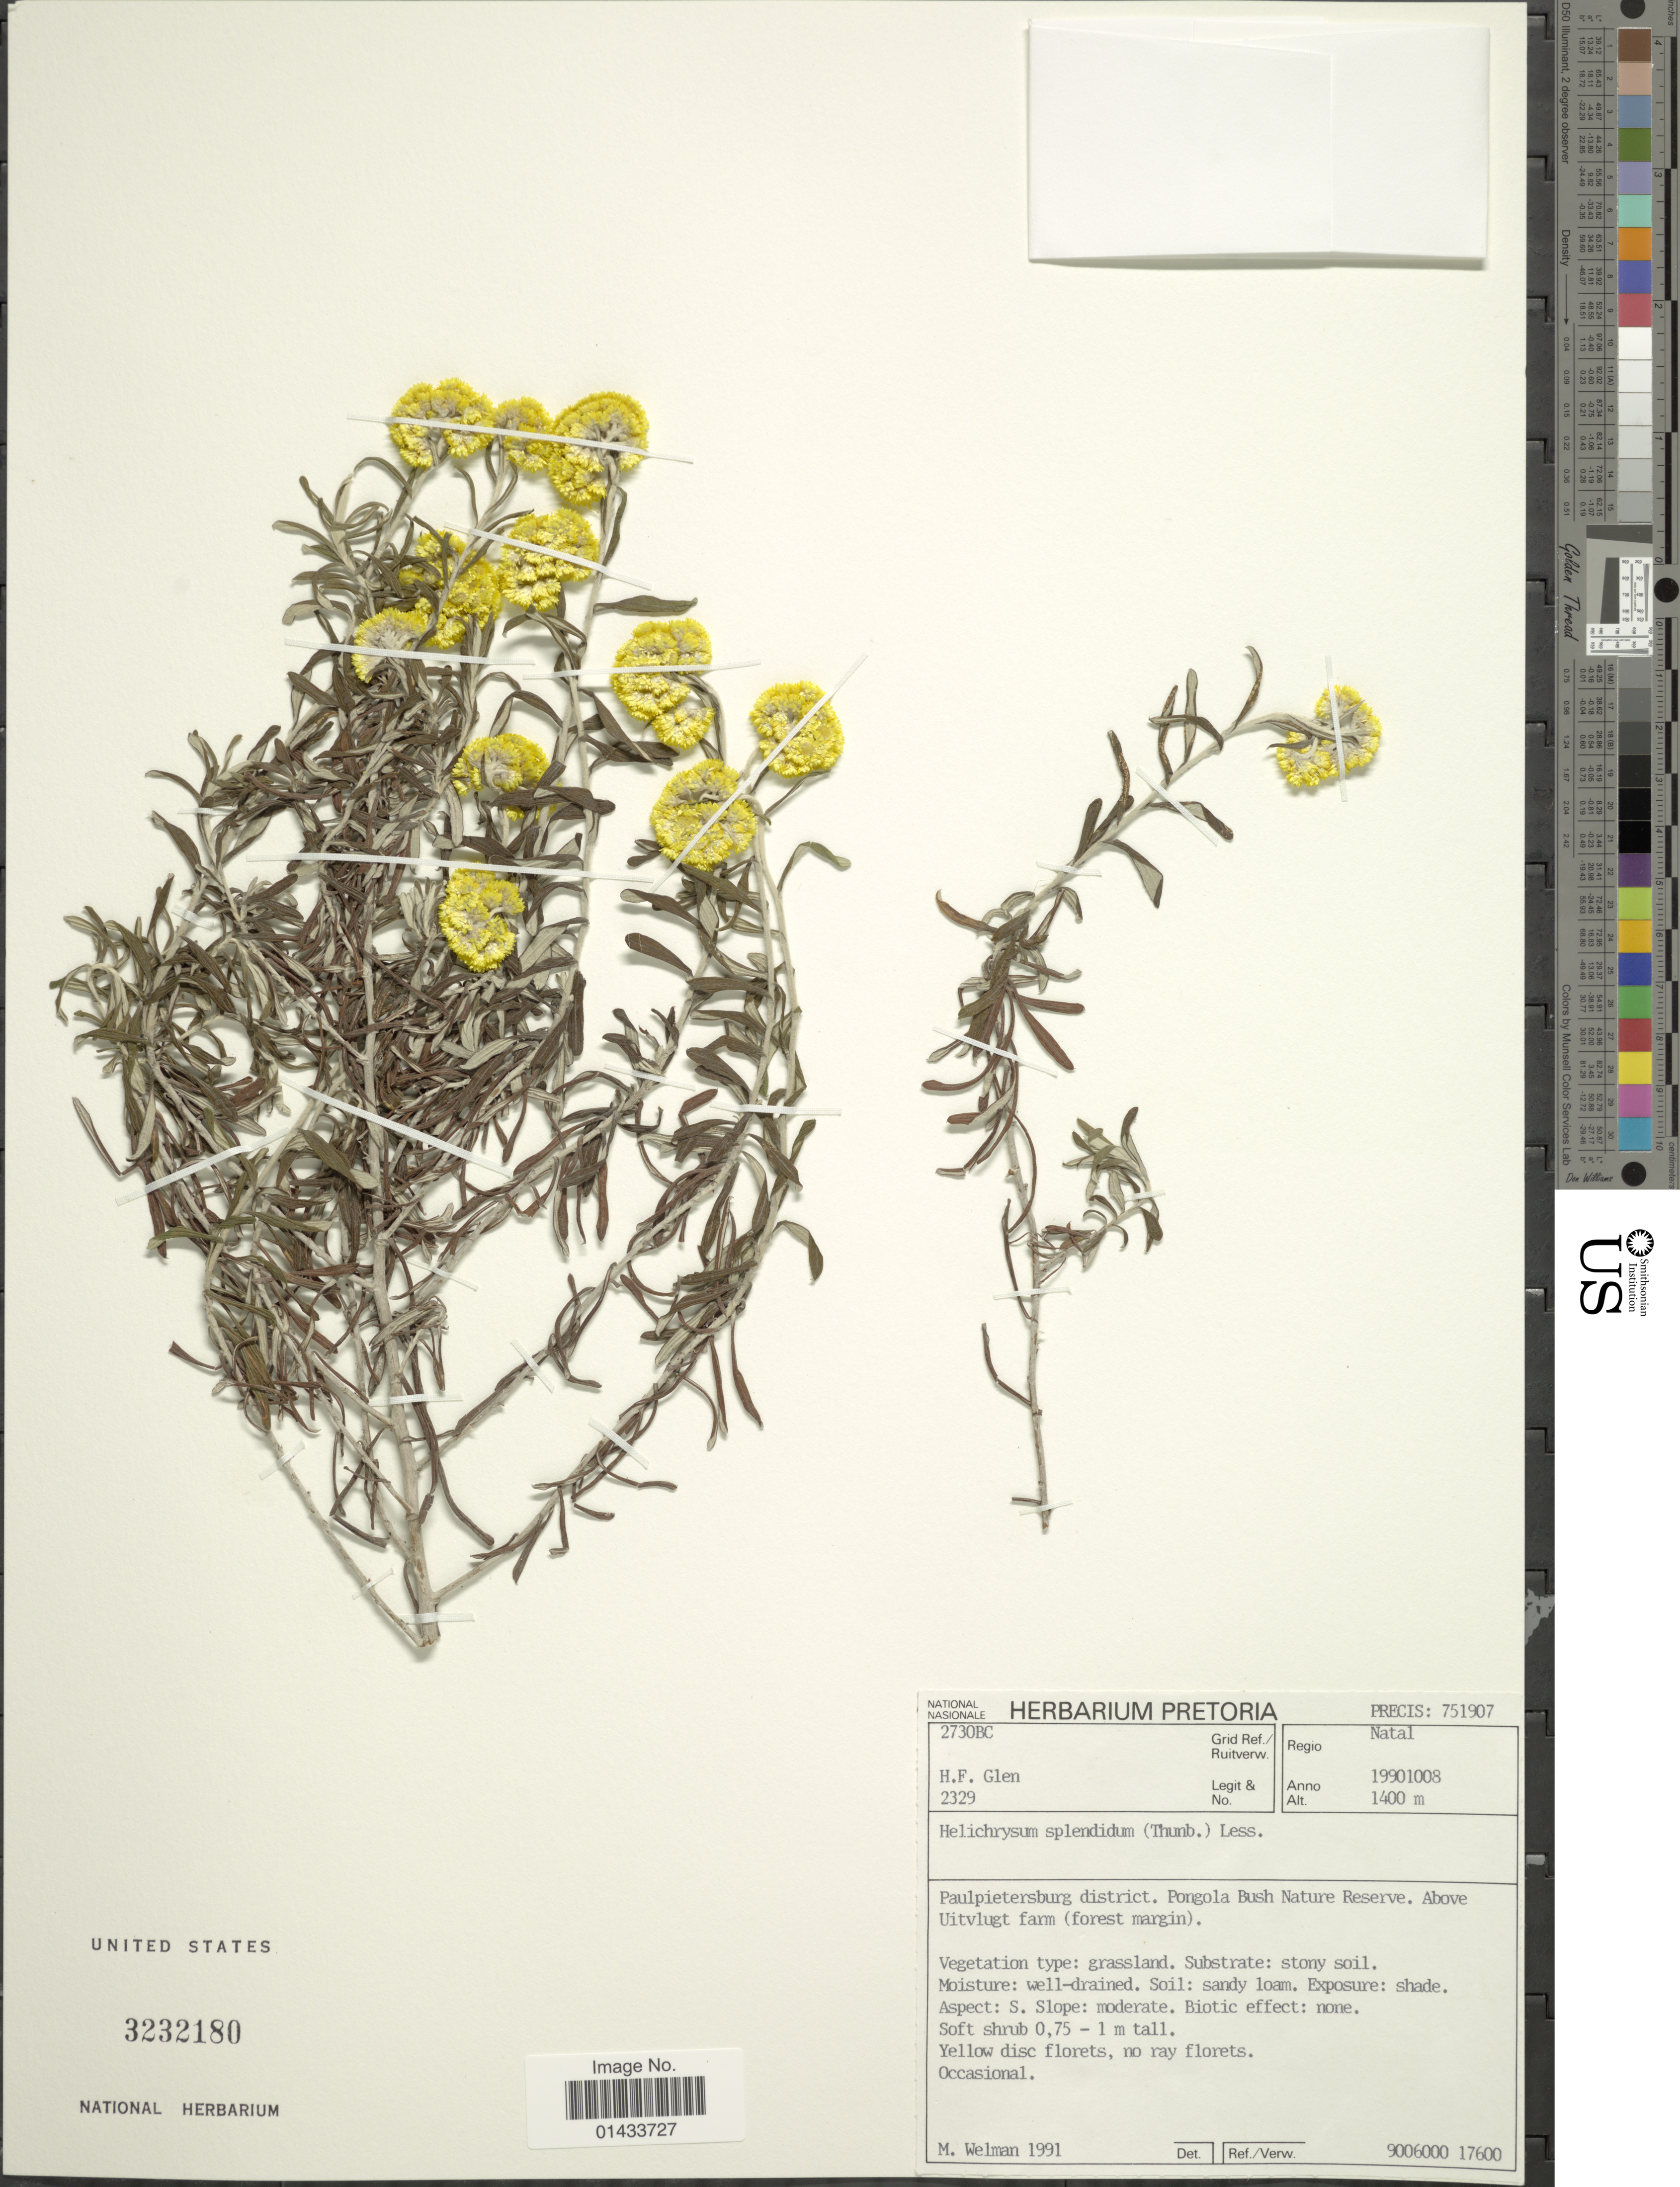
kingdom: Plantae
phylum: Tracheophyta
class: Magnoliopsida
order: Asterales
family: Asteraceae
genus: Helichrysum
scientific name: Helichrysum splendidum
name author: (Thunb.) Less.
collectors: H. F. Glen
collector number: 2329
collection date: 1990-10-08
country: South Africa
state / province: KwaZulu-Natal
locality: Regio Natal, Grid Ref./Ruitverw. 2730BC, Paulpietersburg district, Pongola Bush Nature Reserve, Above Uitvlugt farm (forest margin)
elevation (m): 1400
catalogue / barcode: US 3232180